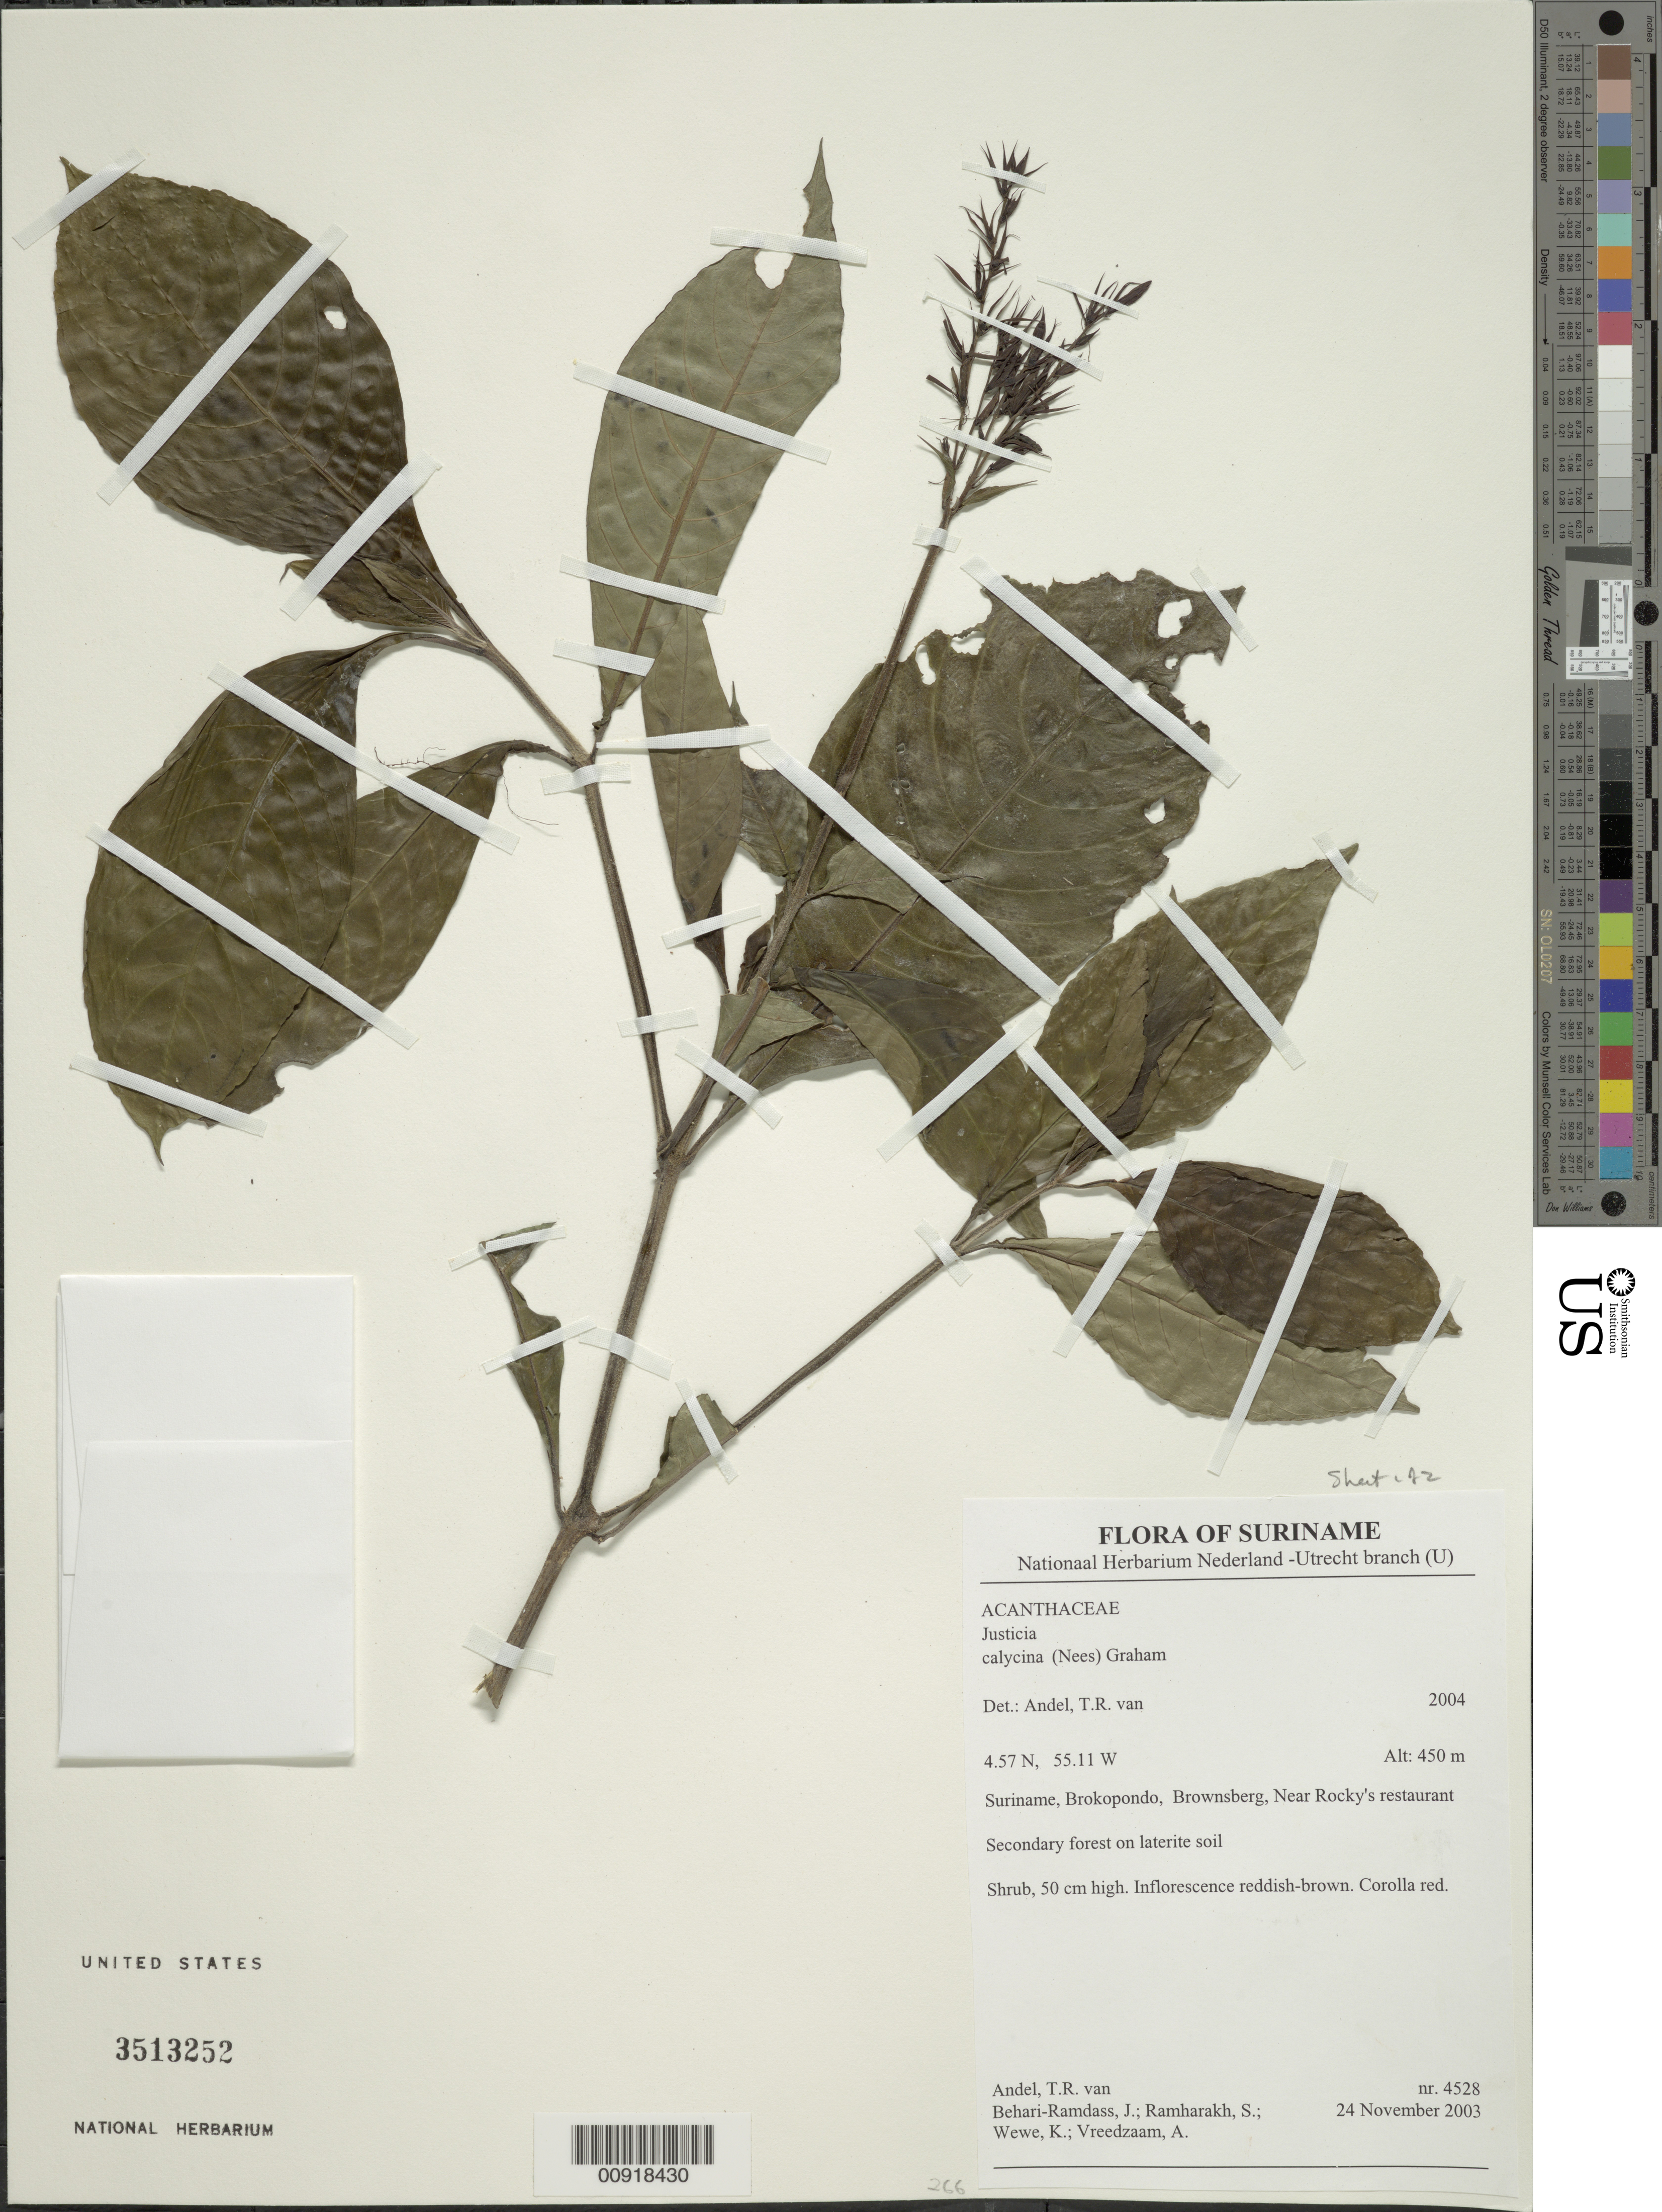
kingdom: Plantae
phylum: Tracheophyta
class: Magnoliopsida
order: Lamiales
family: Acanthaceae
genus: Justicia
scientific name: Justicia calycina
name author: (Nees) V.A.W. Graham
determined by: Andel, Tinde R. van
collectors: T. R. van Andel, J. Behari-Ramdas, S. Ramharakh, K. Wewe & A. Vreedzaam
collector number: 4528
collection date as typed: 24-Nov-03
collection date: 2003-11-24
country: Suriname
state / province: Brokopondo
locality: Brownsberg, near Rocky's Restaurant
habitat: Secondary forest on laterite soil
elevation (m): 450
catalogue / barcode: US 3513252